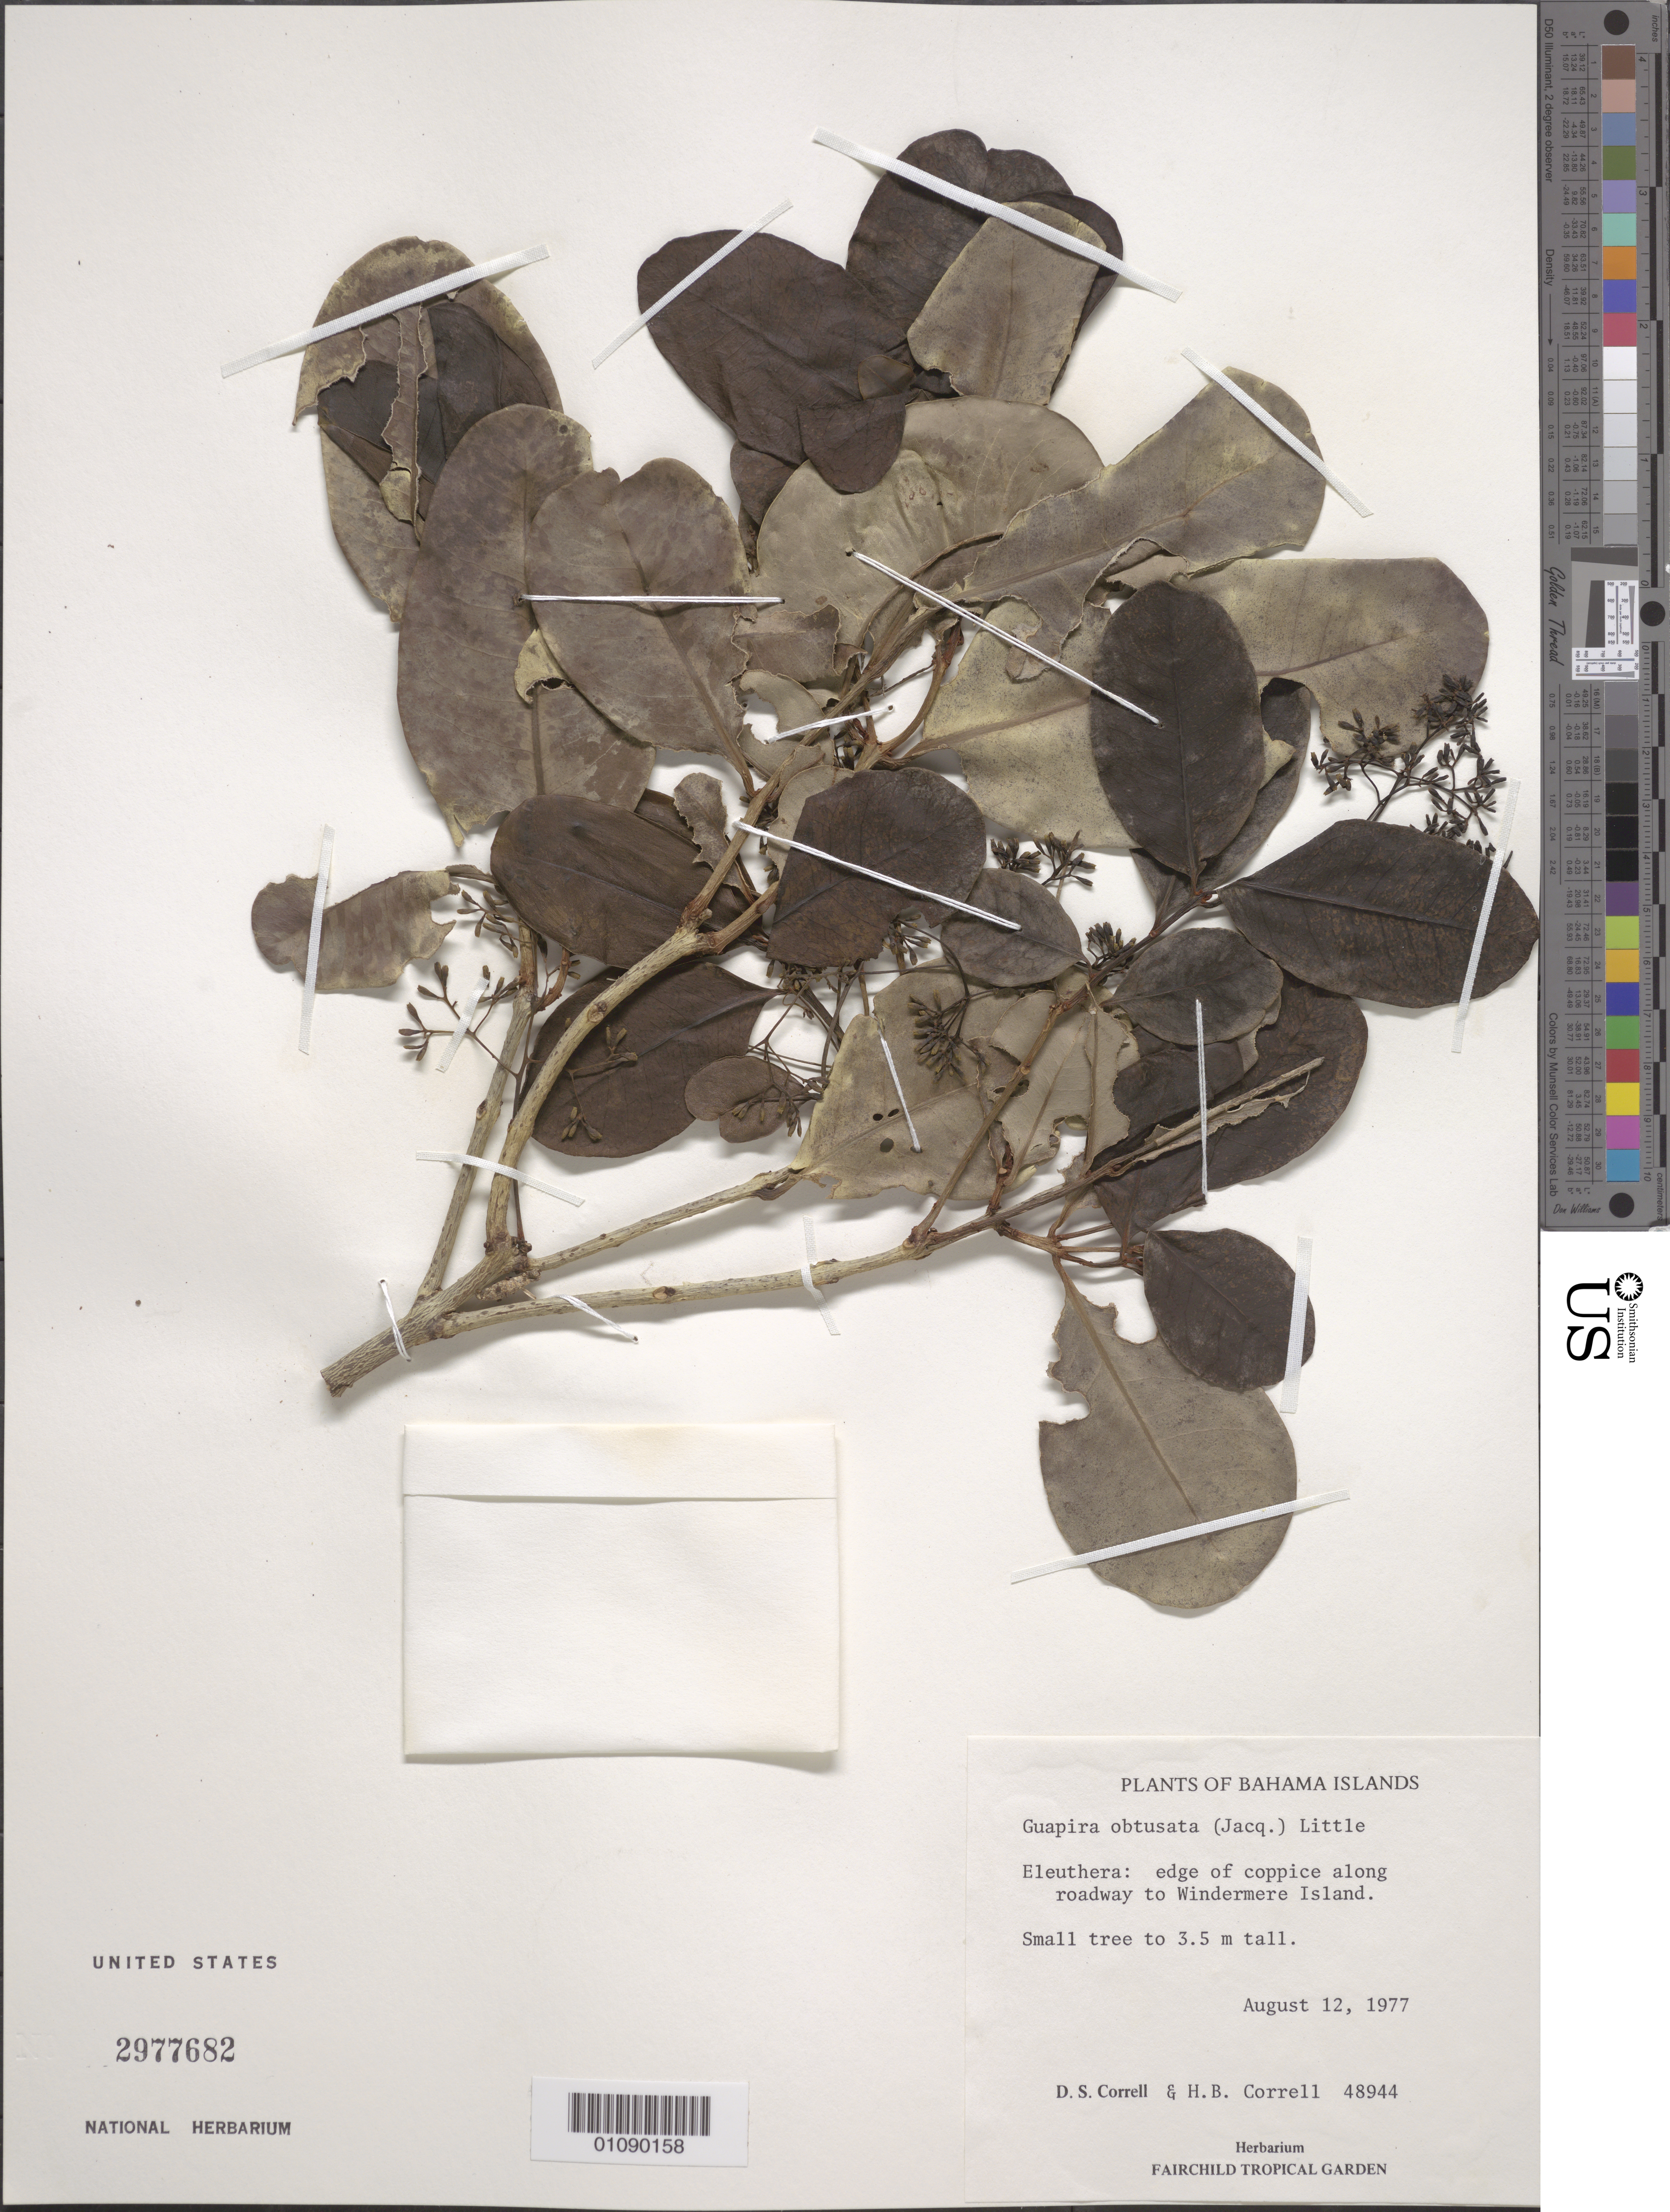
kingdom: Plantae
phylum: Tracheophyta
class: Magnoliopsida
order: Caryophyllales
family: Nyctaginaceae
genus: Guapira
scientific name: Guapira obtusata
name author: (Jacq.) Little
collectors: D. S. Correll & H. Correll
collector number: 48944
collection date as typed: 12 Aug 1977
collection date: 1977-08-12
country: Bahamas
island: Eleuthera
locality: Eleuthera: edge of coppice along roadway to Windermere Island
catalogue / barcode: US 2977682